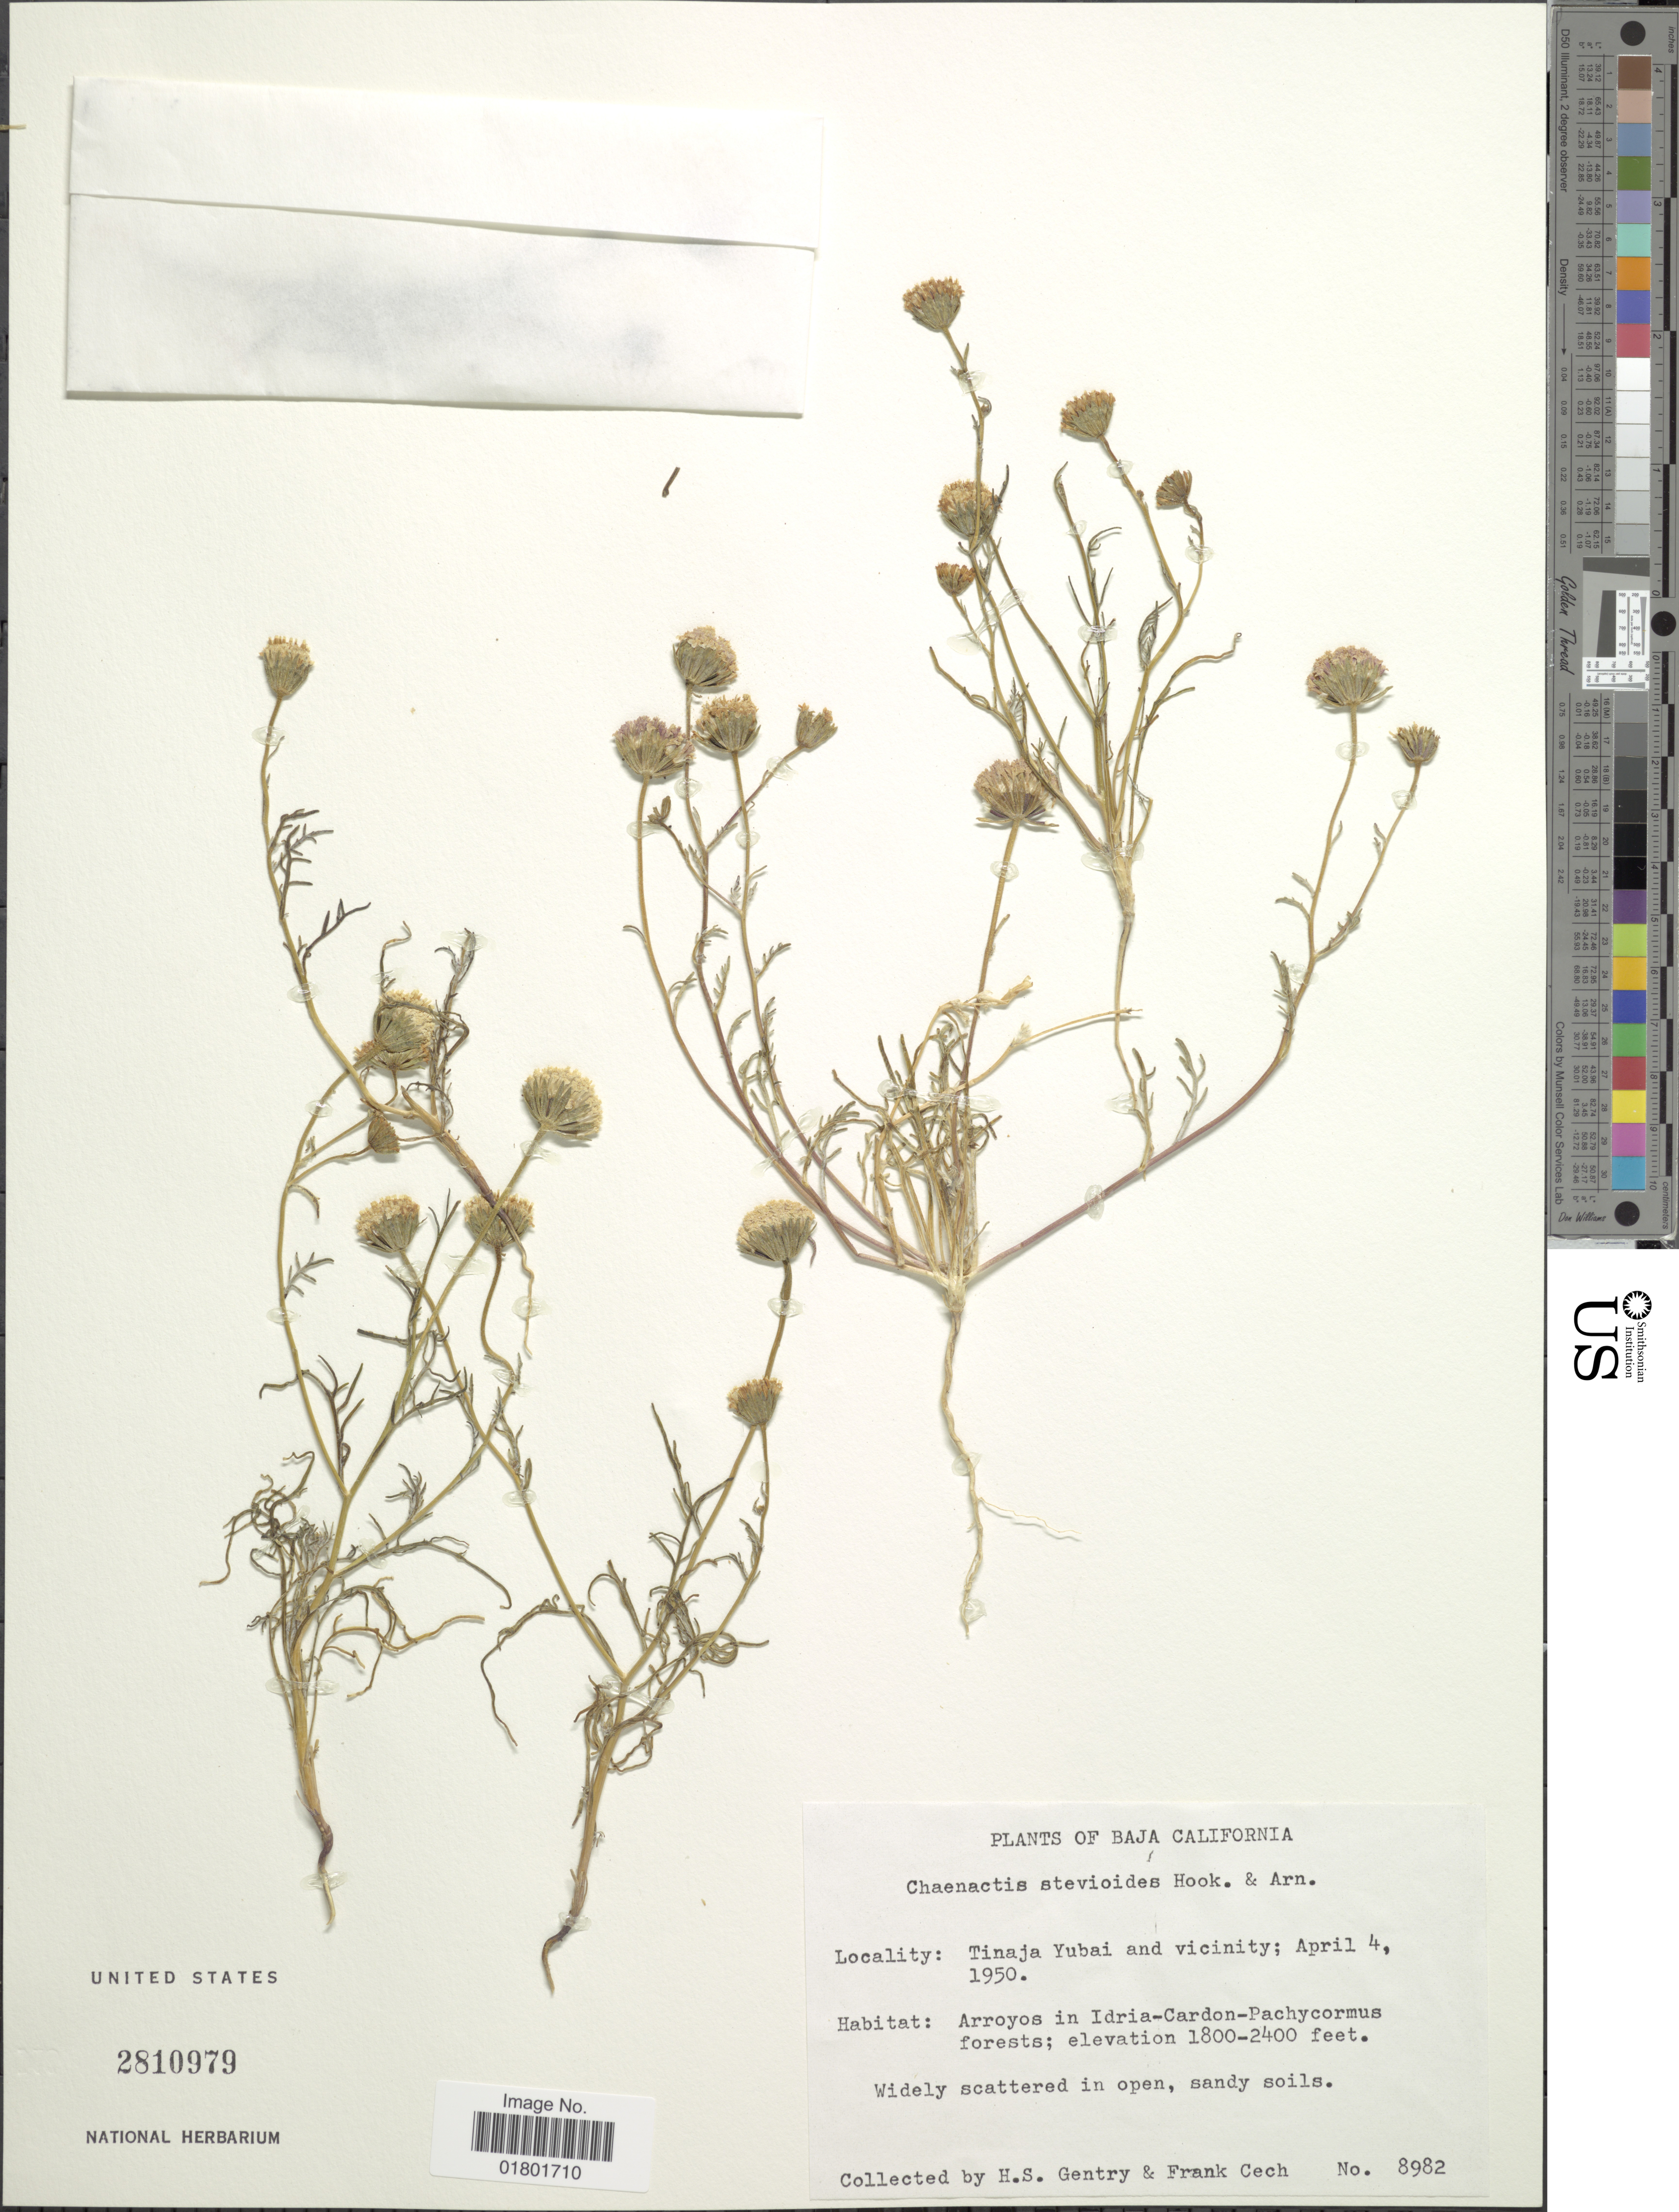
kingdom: Plantae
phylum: Tracheophyta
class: Magnoliopsida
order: Asterales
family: Asteraceae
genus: Chaenactis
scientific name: Chaenactis stevioides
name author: Hook. & Arn.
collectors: H. S. Gentry & F. Cech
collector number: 8982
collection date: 1950-04-04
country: Mexico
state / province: Baja California Sur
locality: Tinaja Yubai and vicinity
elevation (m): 549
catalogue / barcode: US 2810979